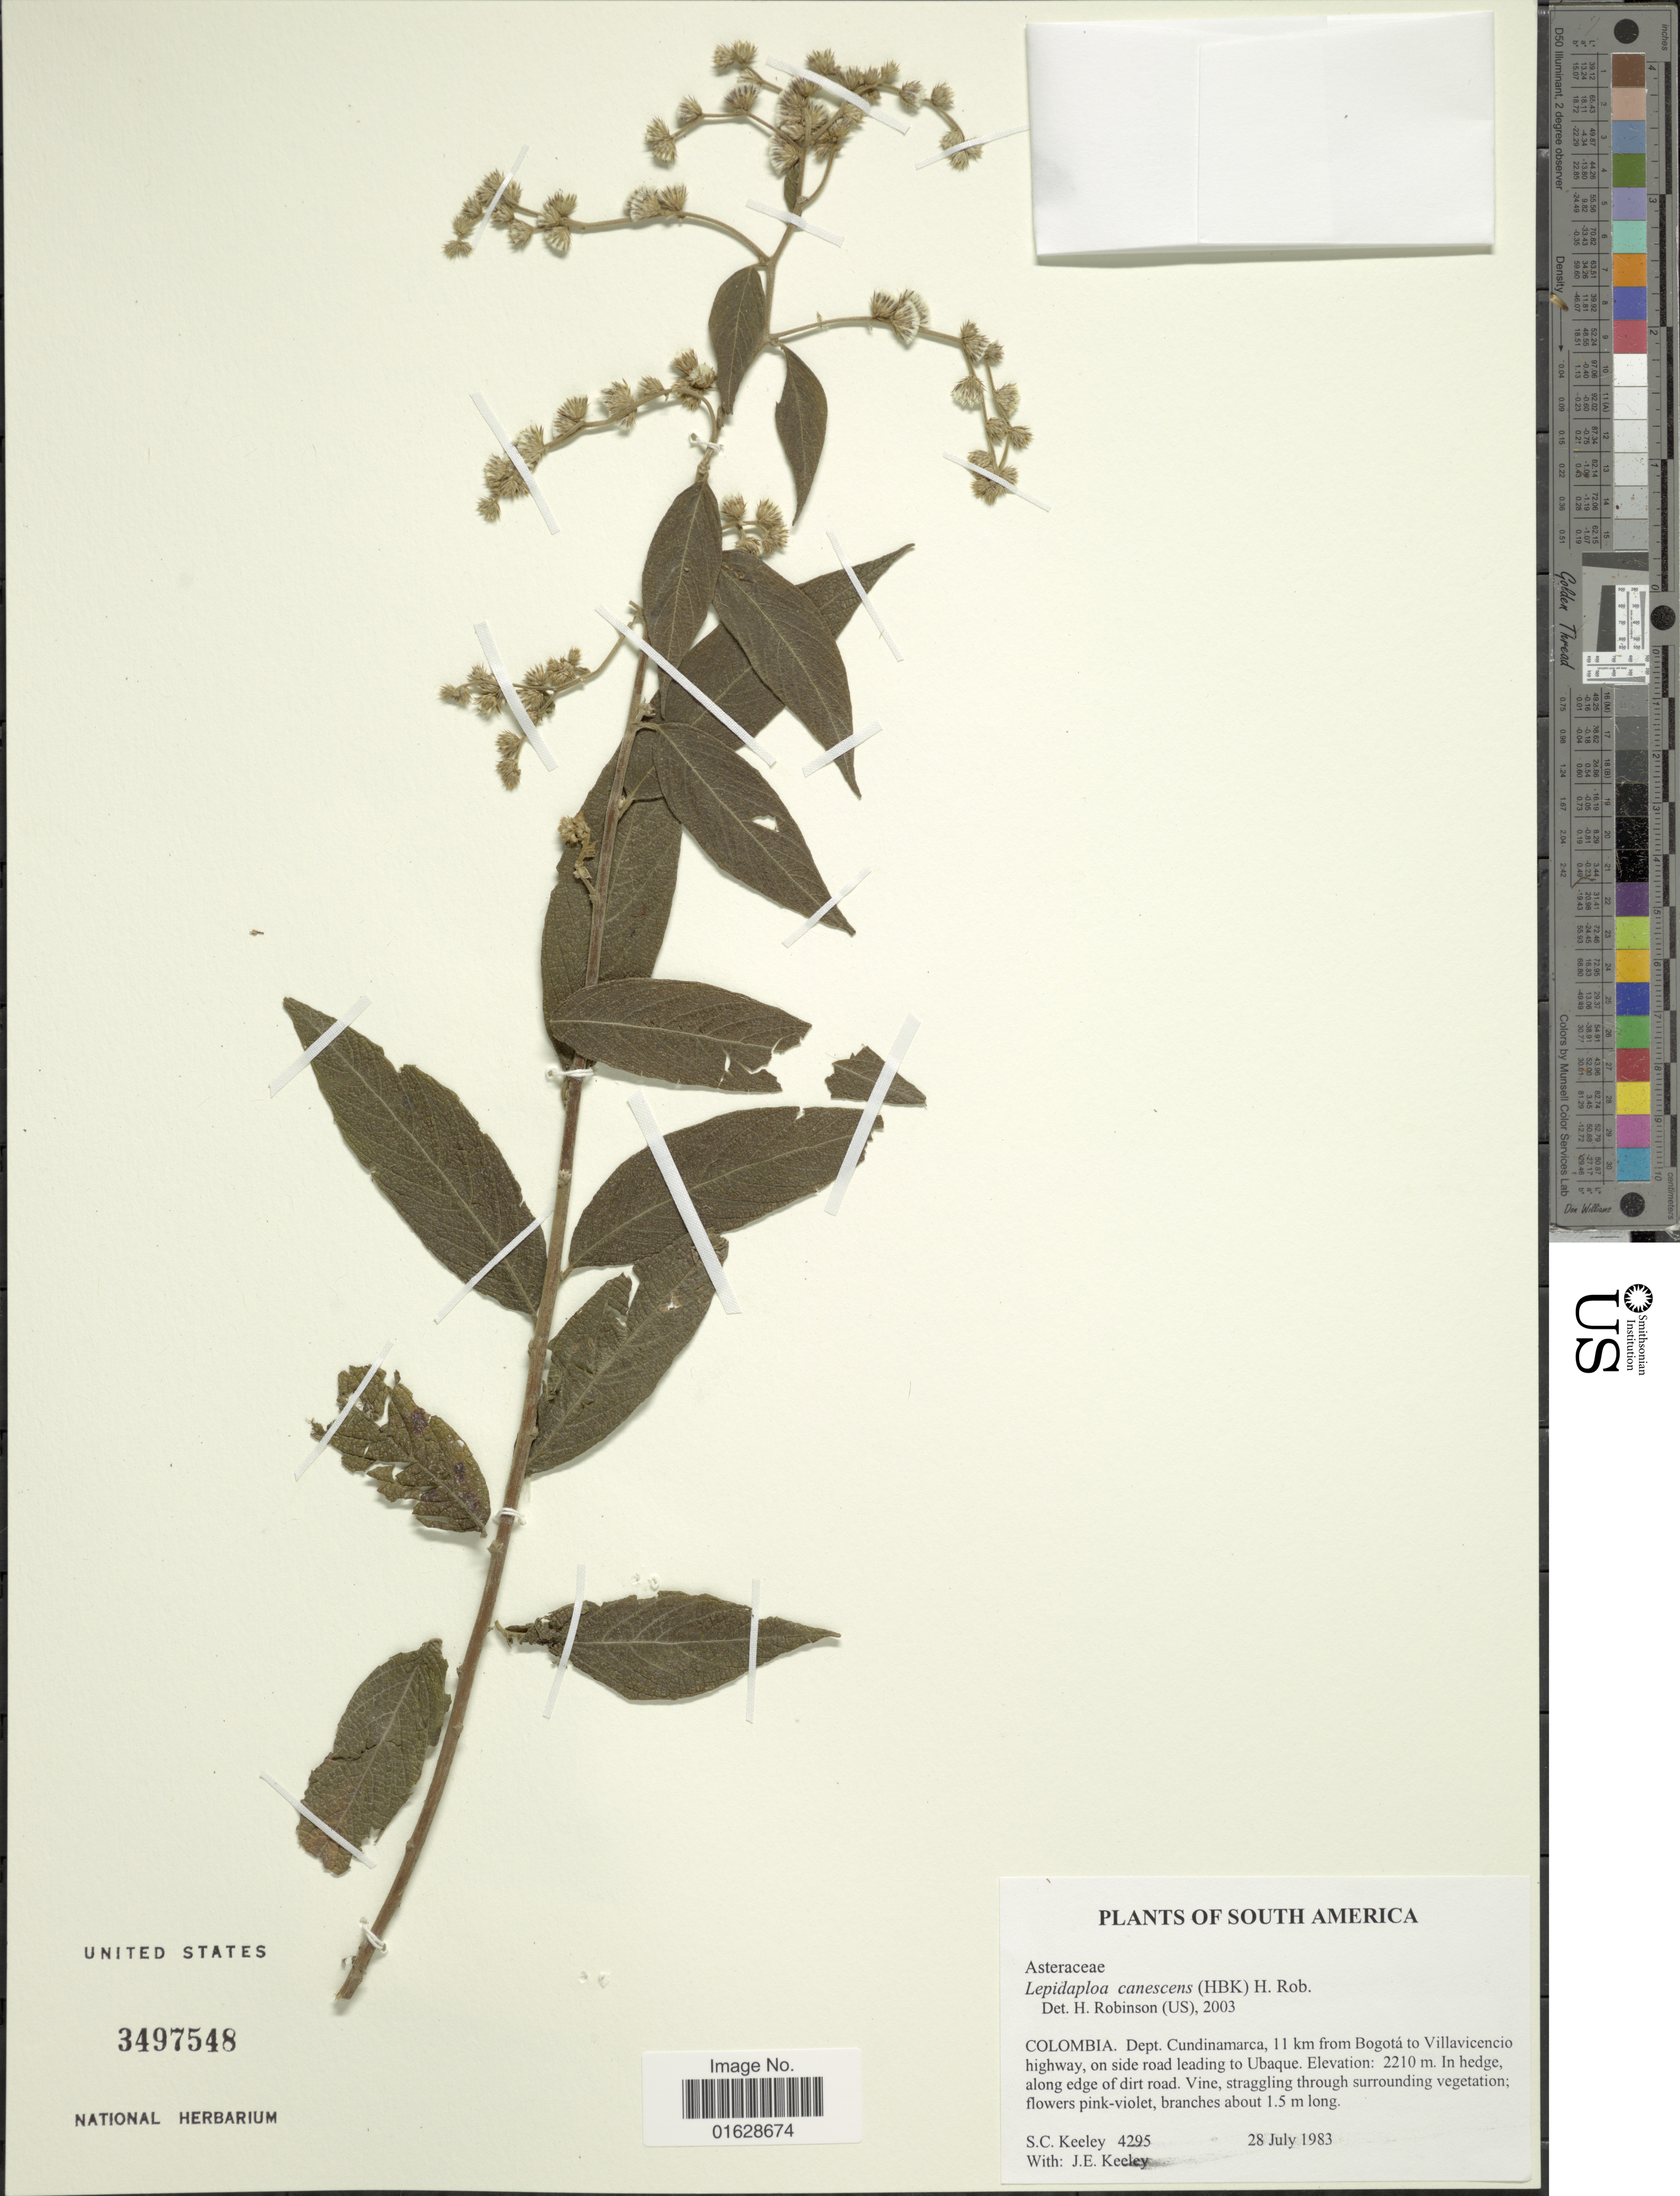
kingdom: Plantae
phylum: Tracheophyta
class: Magnoliopsida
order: Asterales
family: Asteraceae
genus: Lepidaploa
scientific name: Lepidaploa canescens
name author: (Kunth) H. Rob.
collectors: S. C. Keeley & J. E. Keeley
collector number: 4295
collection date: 1983-07-28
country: Colombia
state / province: Cundinamarca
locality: Colombia. Dept. Cundinamarca, 11 km from Bogota to Villavicencio highway, on side road leading to Ubaque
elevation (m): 2210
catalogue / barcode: US 3497548